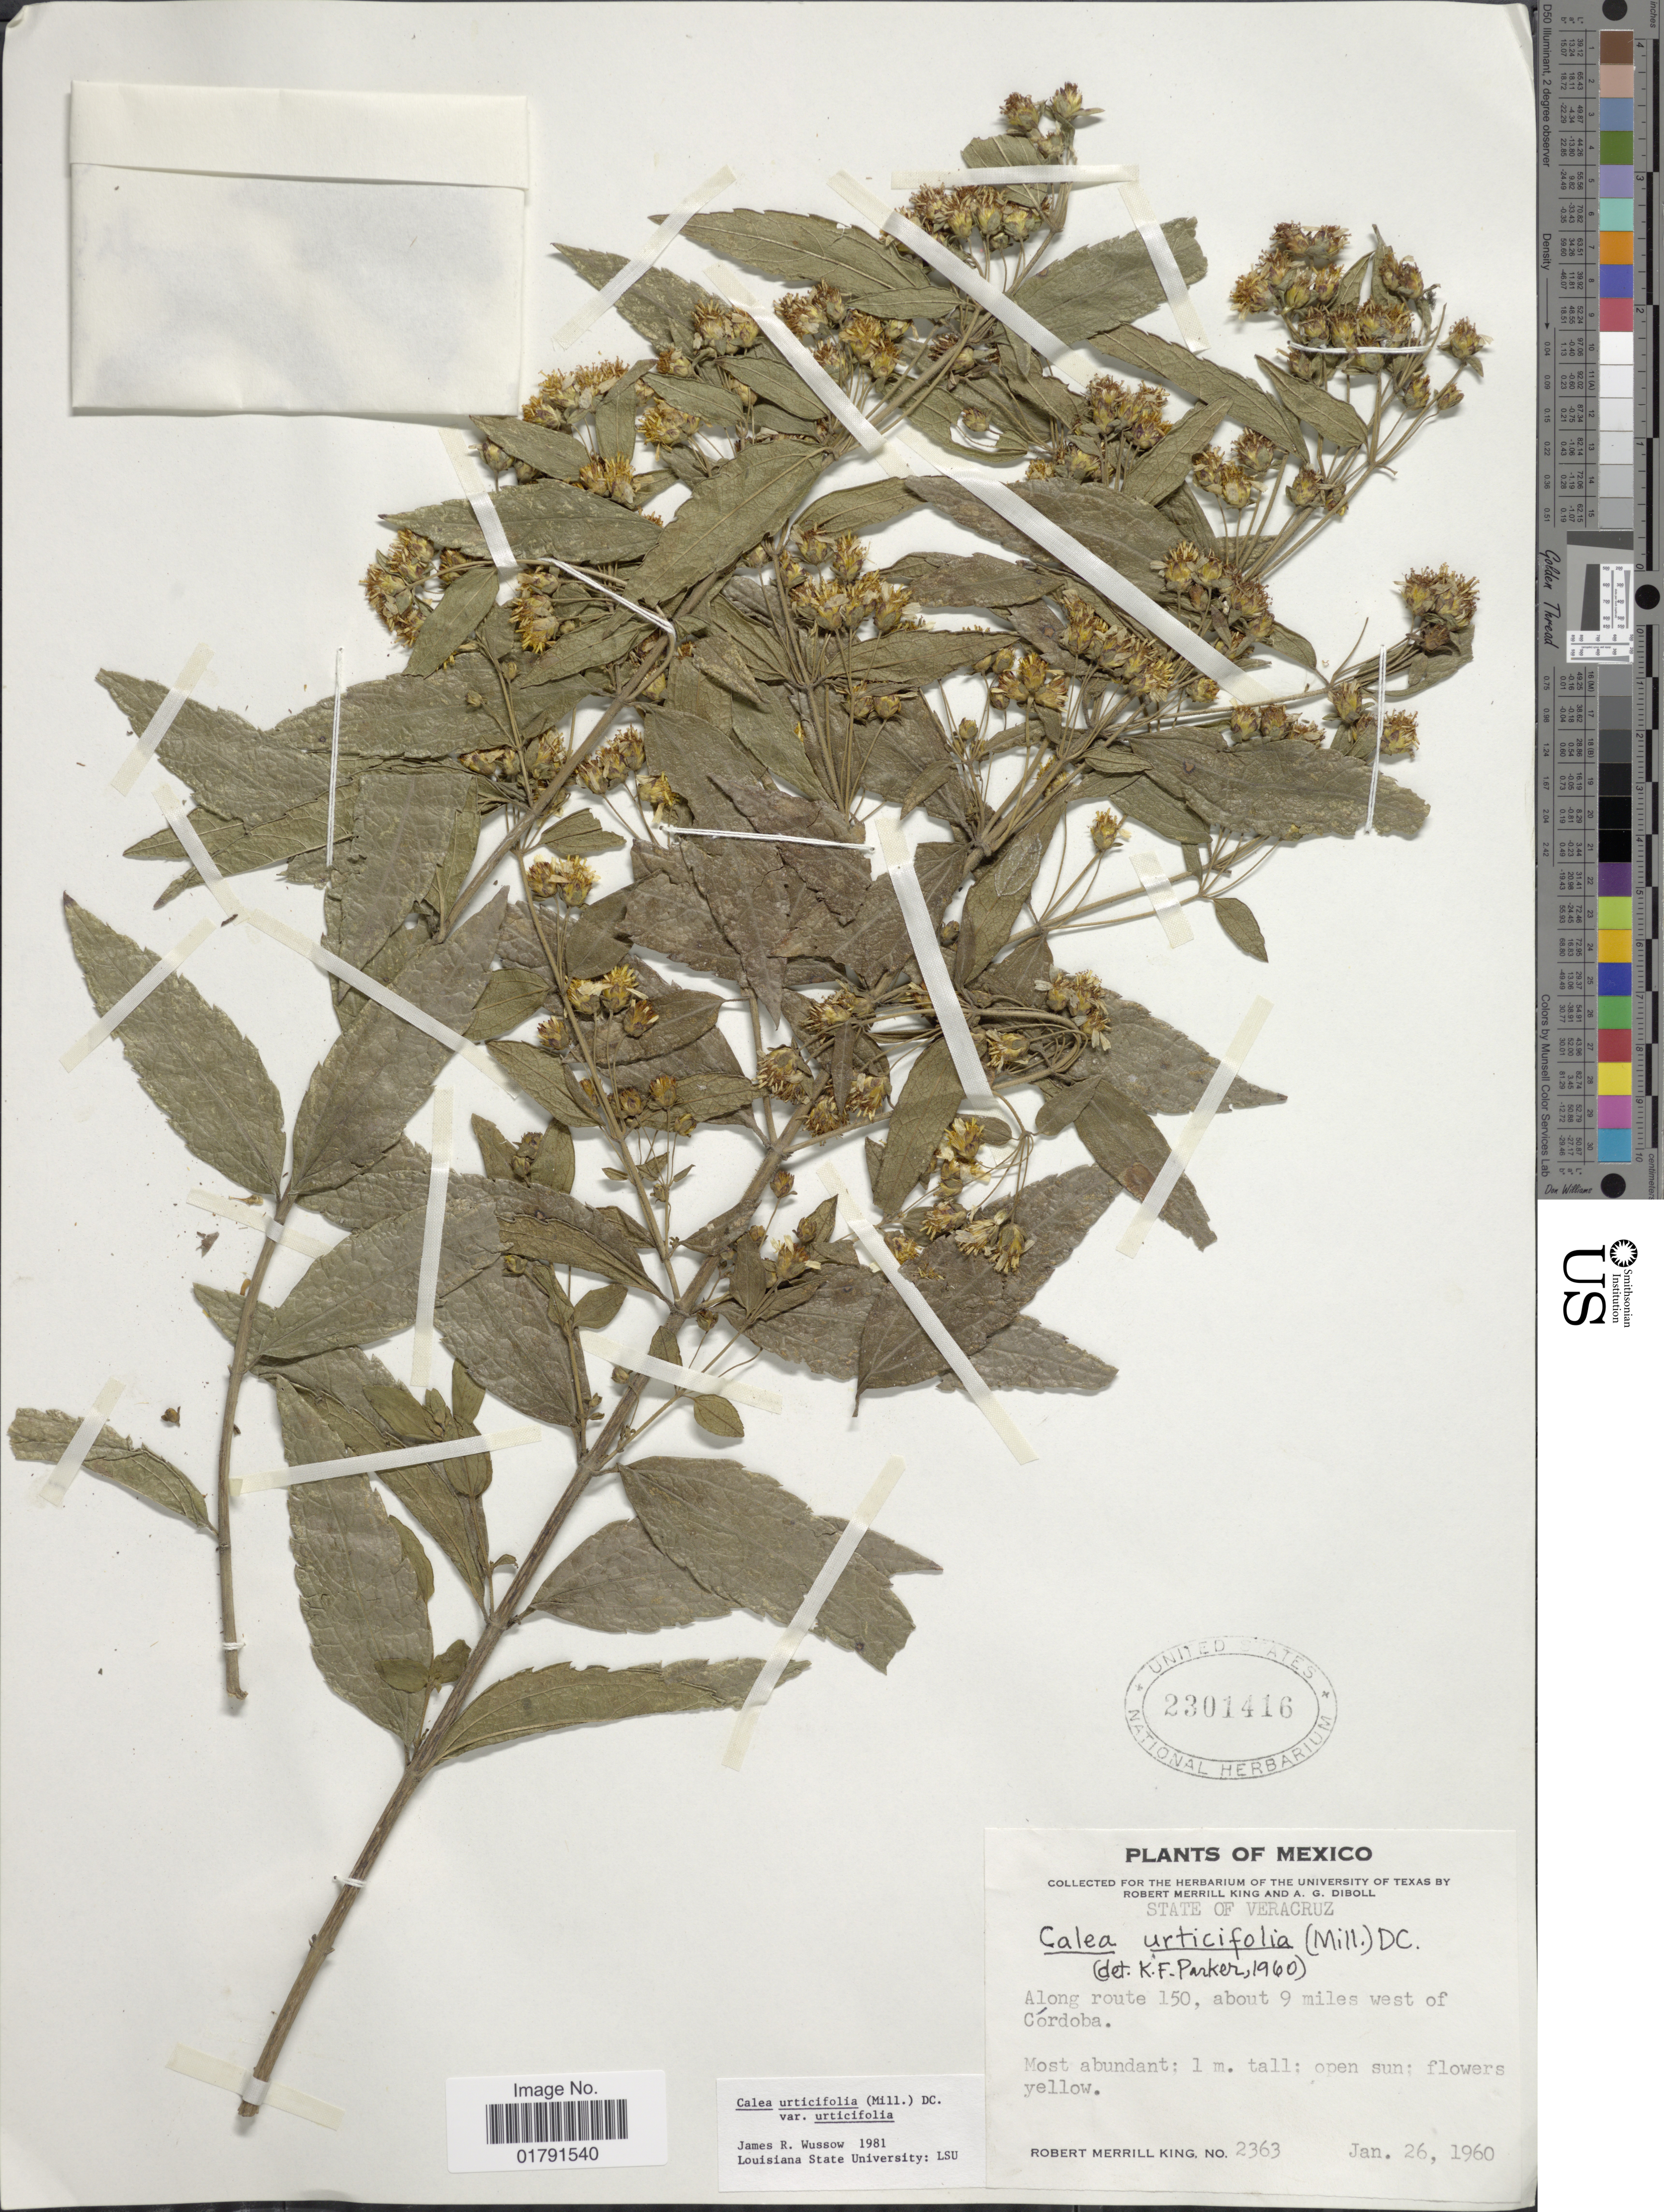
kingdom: Plantae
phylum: Tracheophyta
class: Magnoliopsida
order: Asterales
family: Asteraceae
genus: Calea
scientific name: Calea urticifolia var. urticifolia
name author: (Mill.) DC.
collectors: R. M. King & A. Diboll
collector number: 2363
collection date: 1960-01-26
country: Mexico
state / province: Veracruz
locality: State of Vera Cruz, along route 150, about 9 miles west of Cordoba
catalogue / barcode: US 2301416